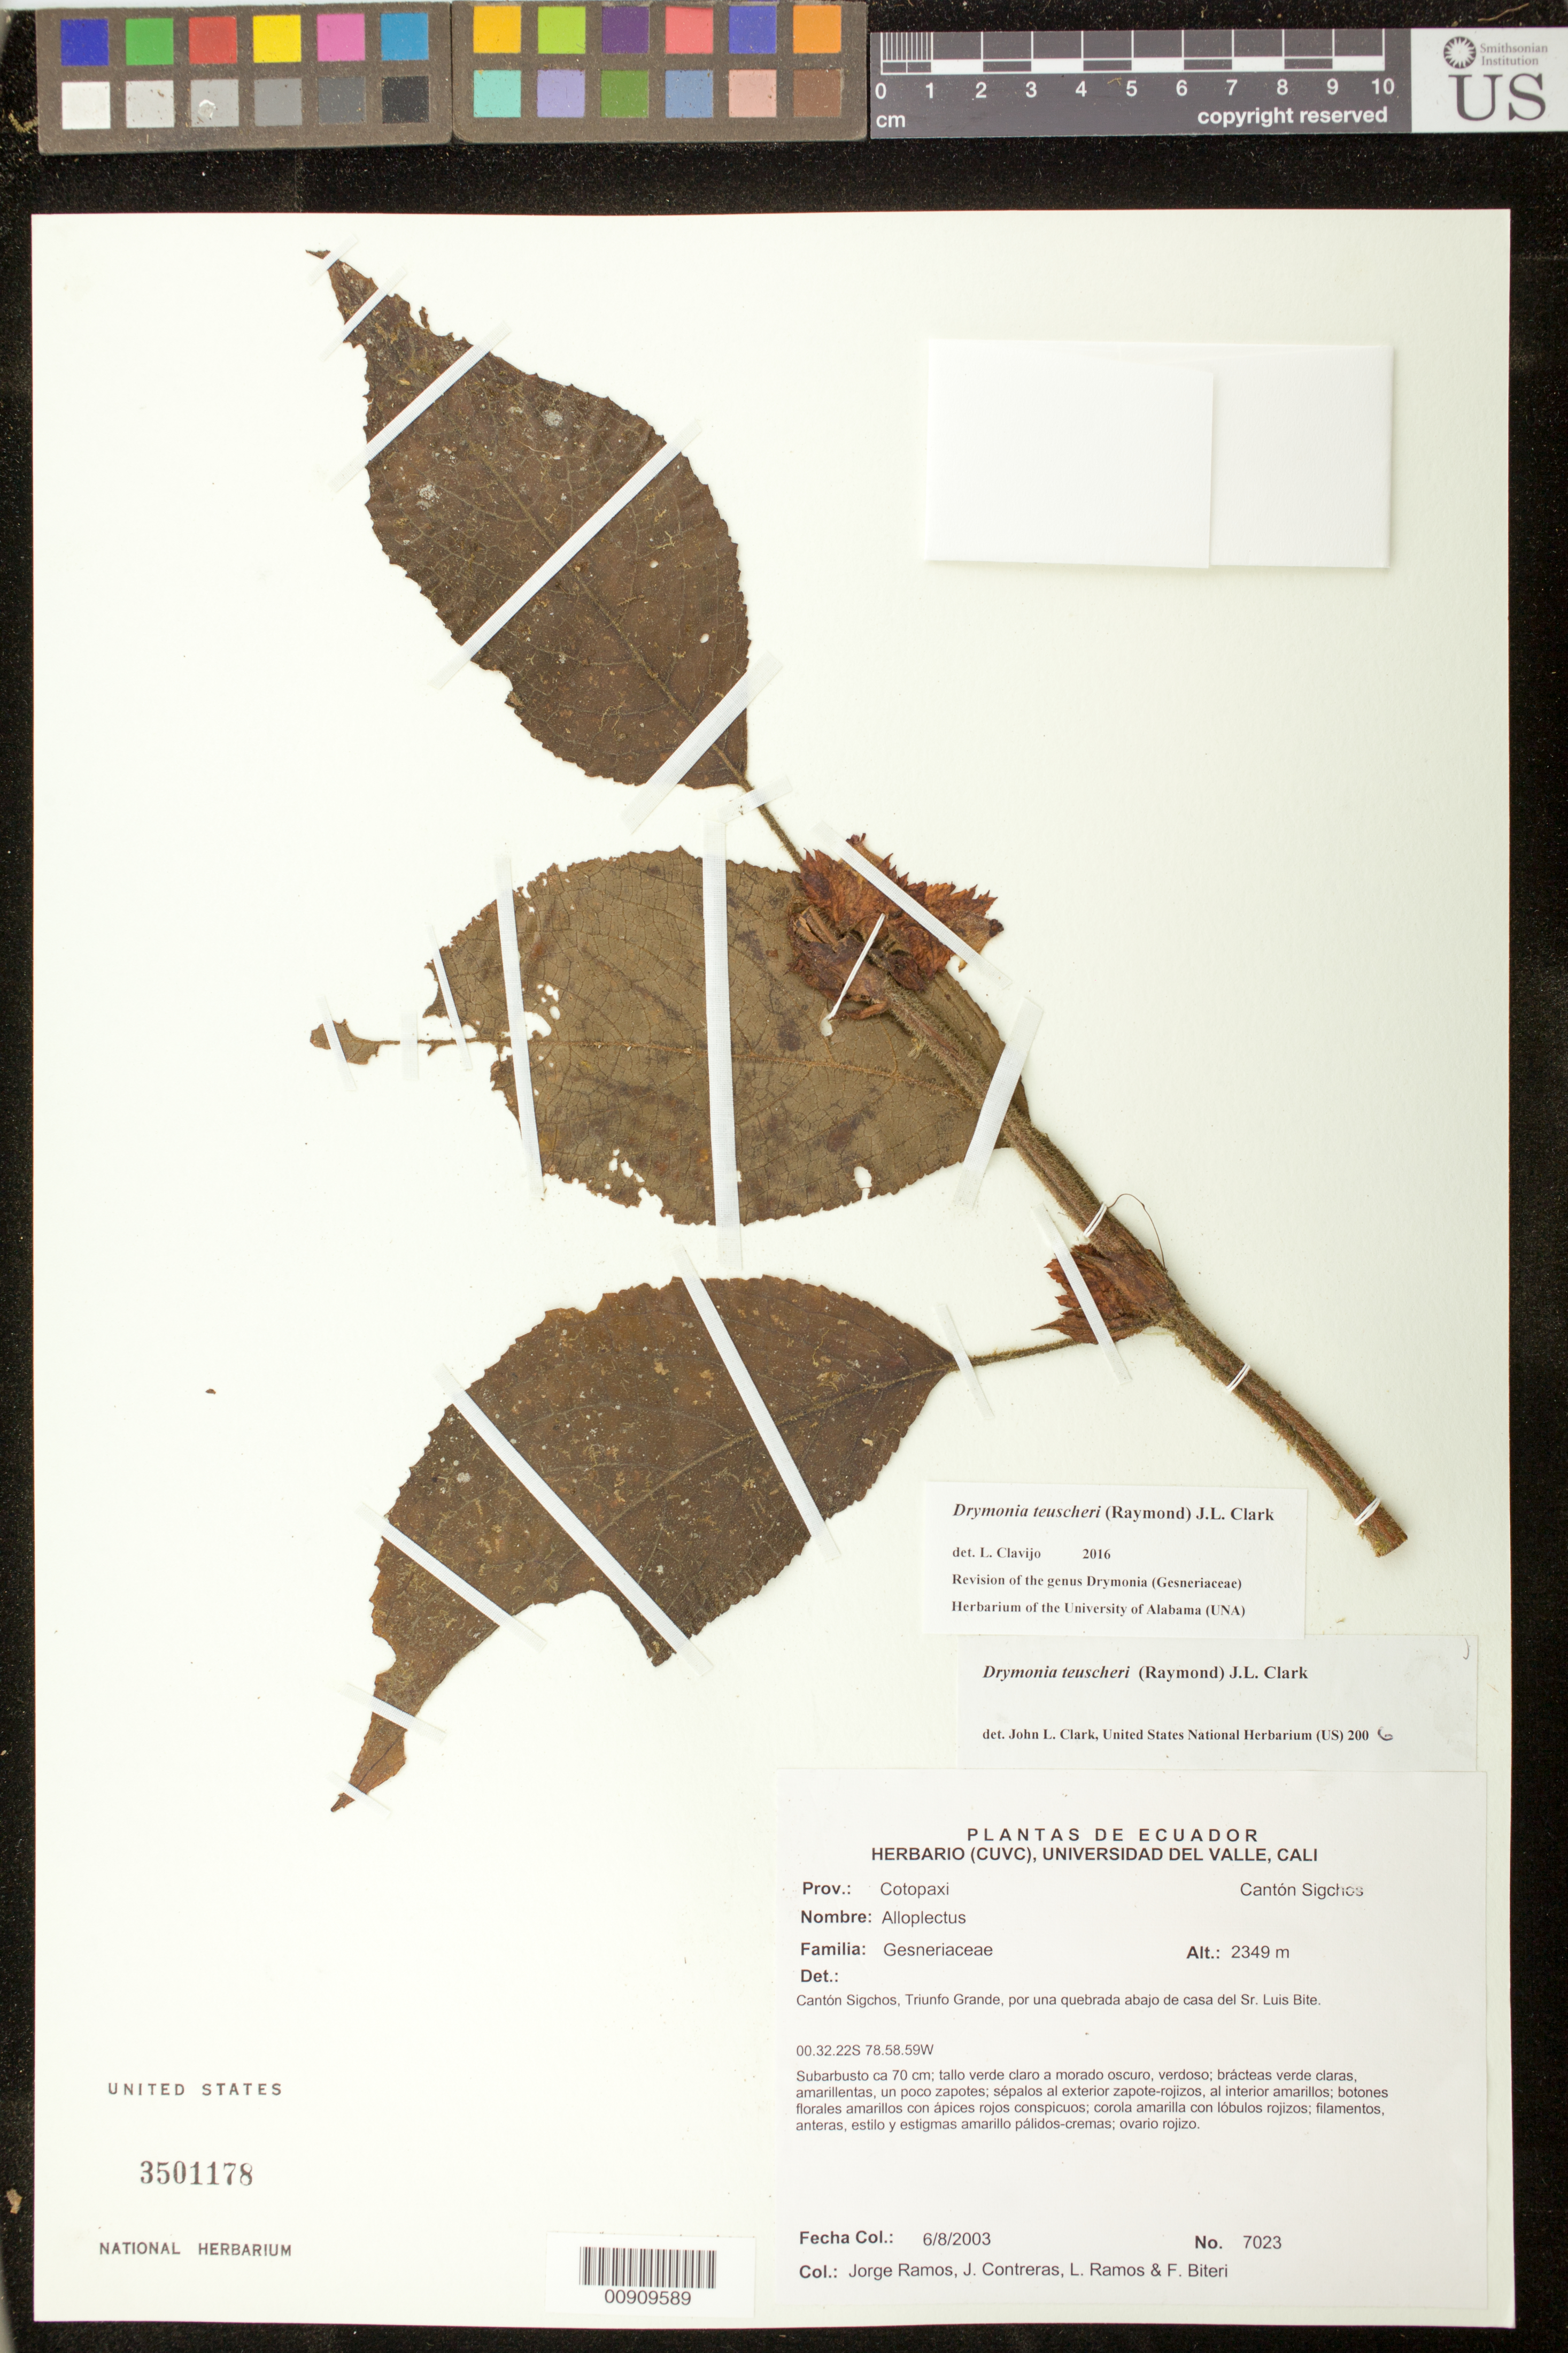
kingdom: Plantae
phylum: Tracheophyta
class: Magnoliopsida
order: Lamiales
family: Gesneriaceae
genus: Drymonia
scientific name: Drymonia teuscheri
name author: (Raymond) J.L. Clark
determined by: Clark, J. L., (SEL), The Marie Selby Botanical Garden (UNITED STATES)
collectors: J. Ramos, J. Contreras, L. Ramos & F. Biteri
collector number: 7023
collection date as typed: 06 Aug 2003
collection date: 2003-08-06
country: Ecuador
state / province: Cotopaxi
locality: Cantón Sigchos, Triunfo Grande, por una quebrada abajo de casa del Sr. Luis Bite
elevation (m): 2349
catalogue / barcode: US 3501178